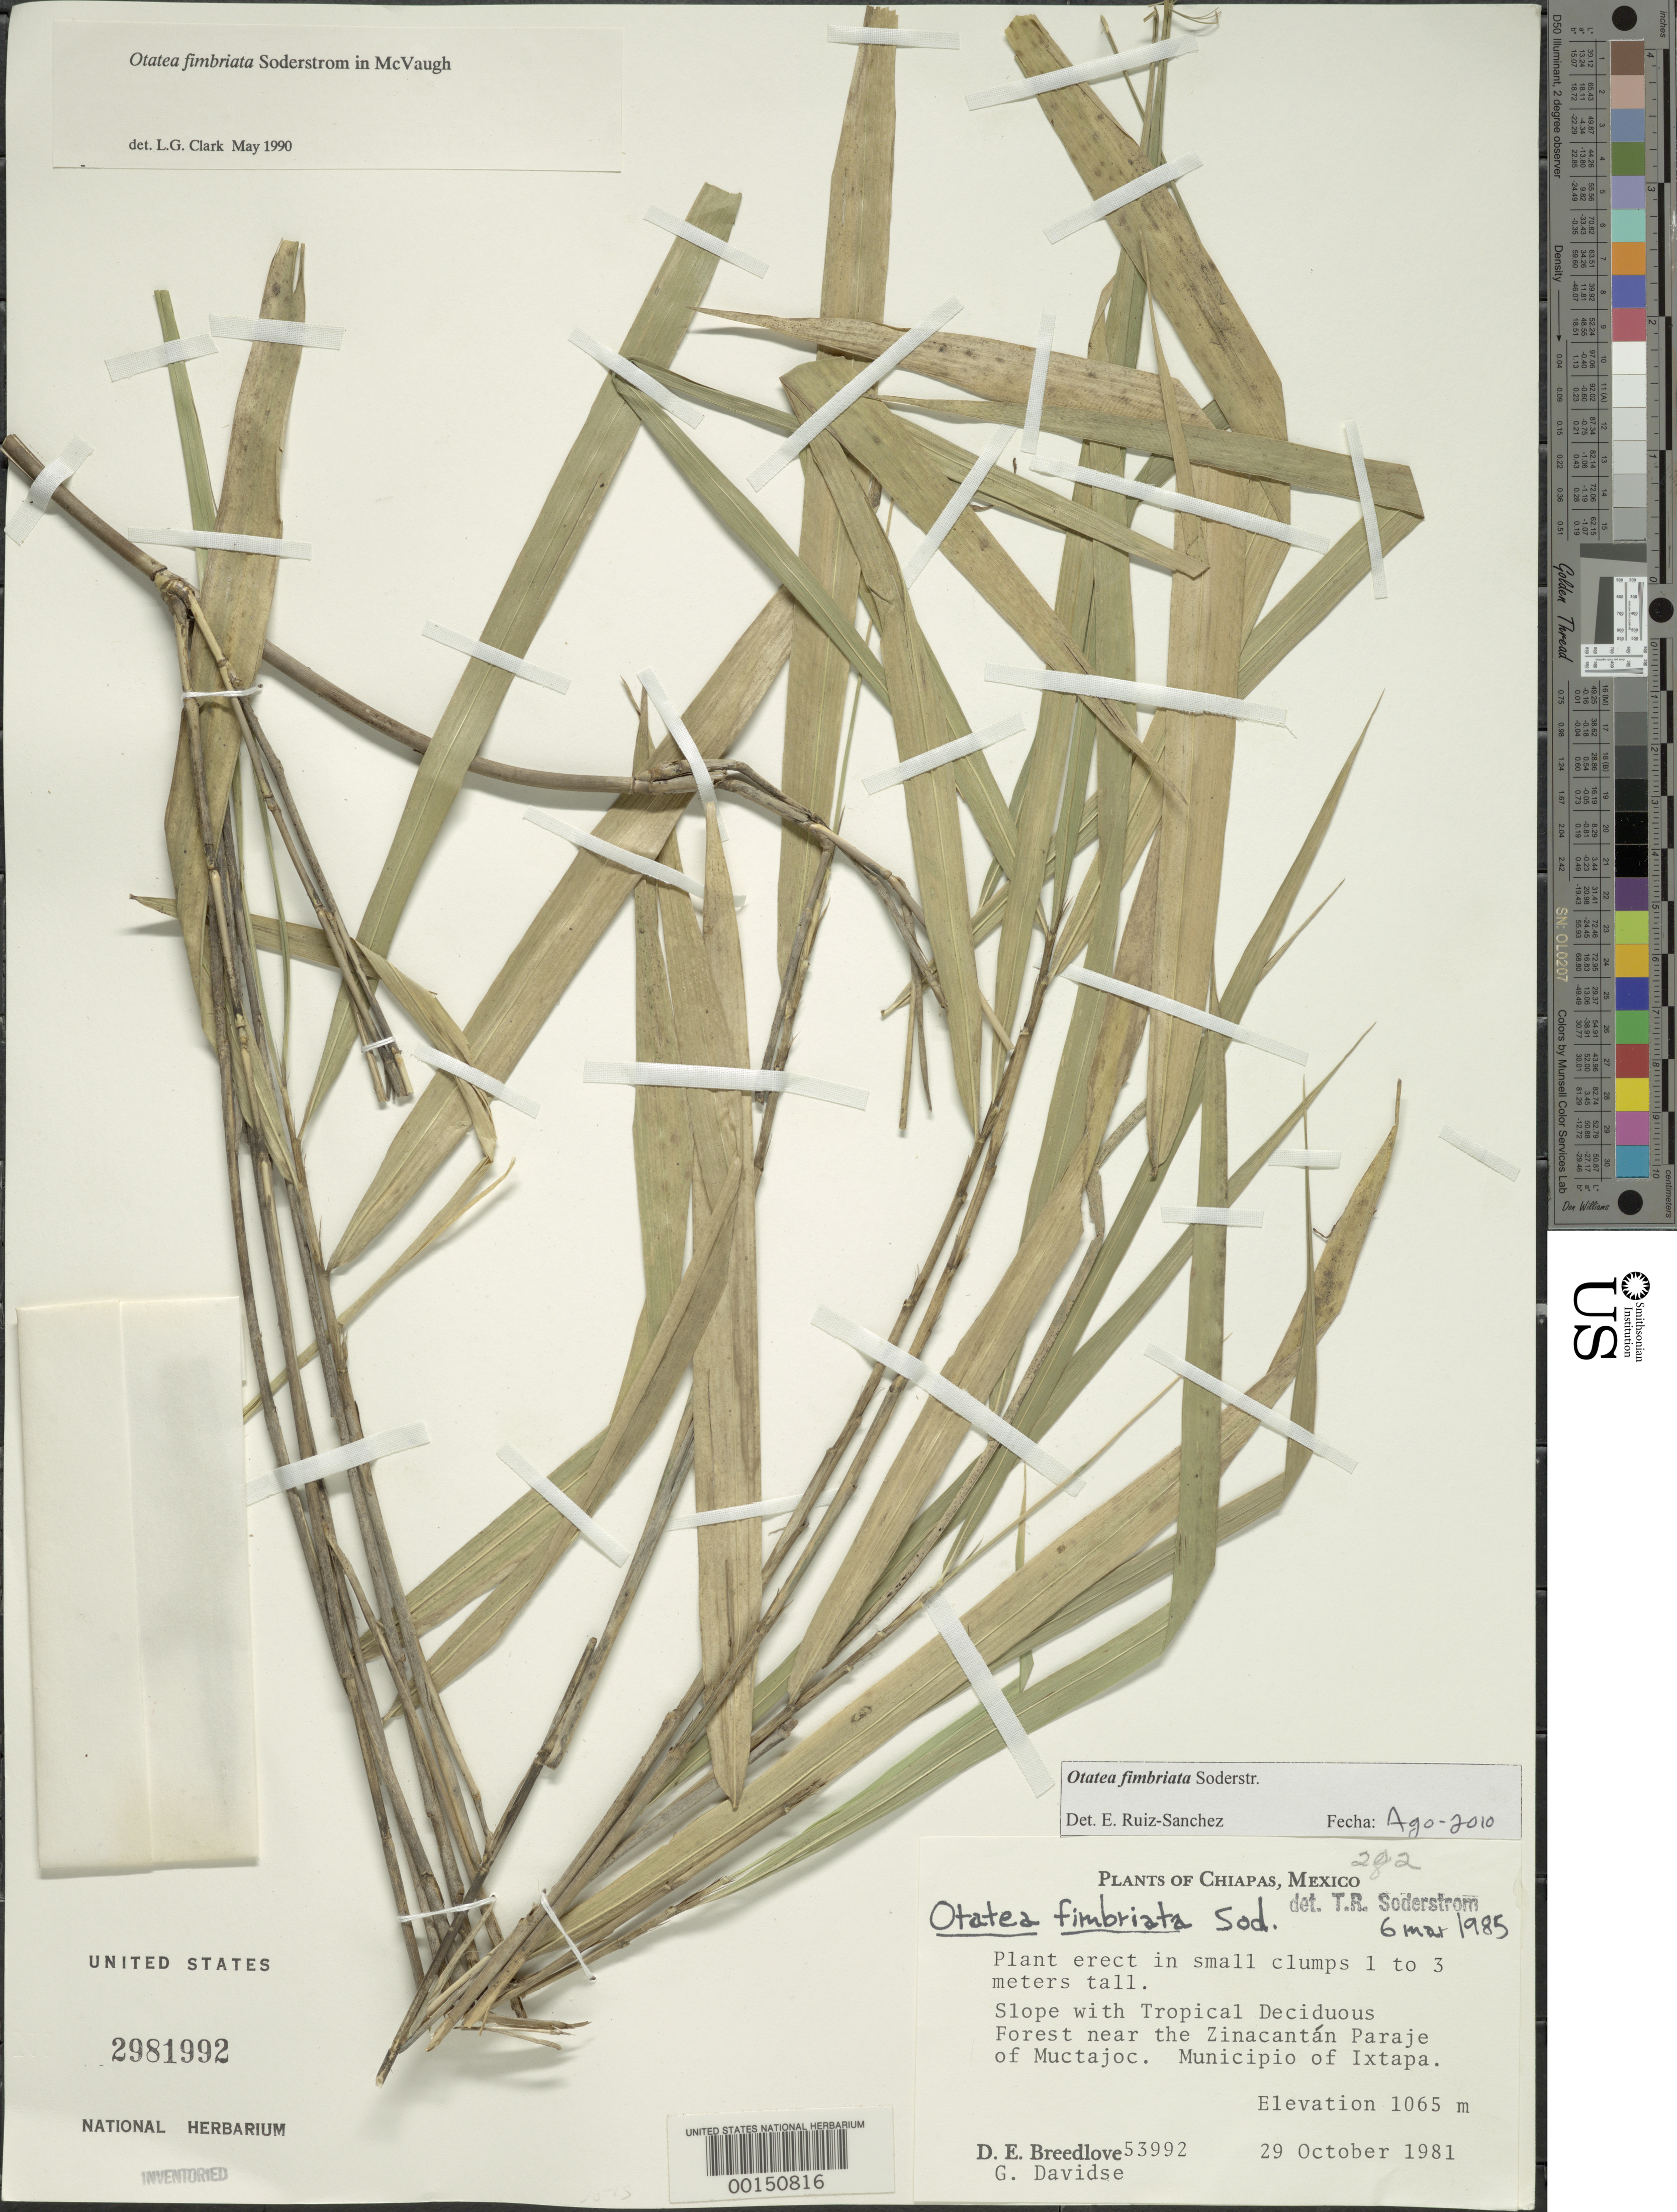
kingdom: Plantae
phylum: Tracheophyta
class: Liliopsida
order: Poales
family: Poaceae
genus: Otatea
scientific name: Otatea fimbriata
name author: Soderstr. in McVaugh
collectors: D. E. Breedlove & G. Davidse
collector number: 53992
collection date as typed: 29 Oct 1981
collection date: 1981-10-29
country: Mexico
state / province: Chiapas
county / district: Ixtapa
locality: Muctajoc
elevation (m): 1065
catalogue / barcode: US 2981992